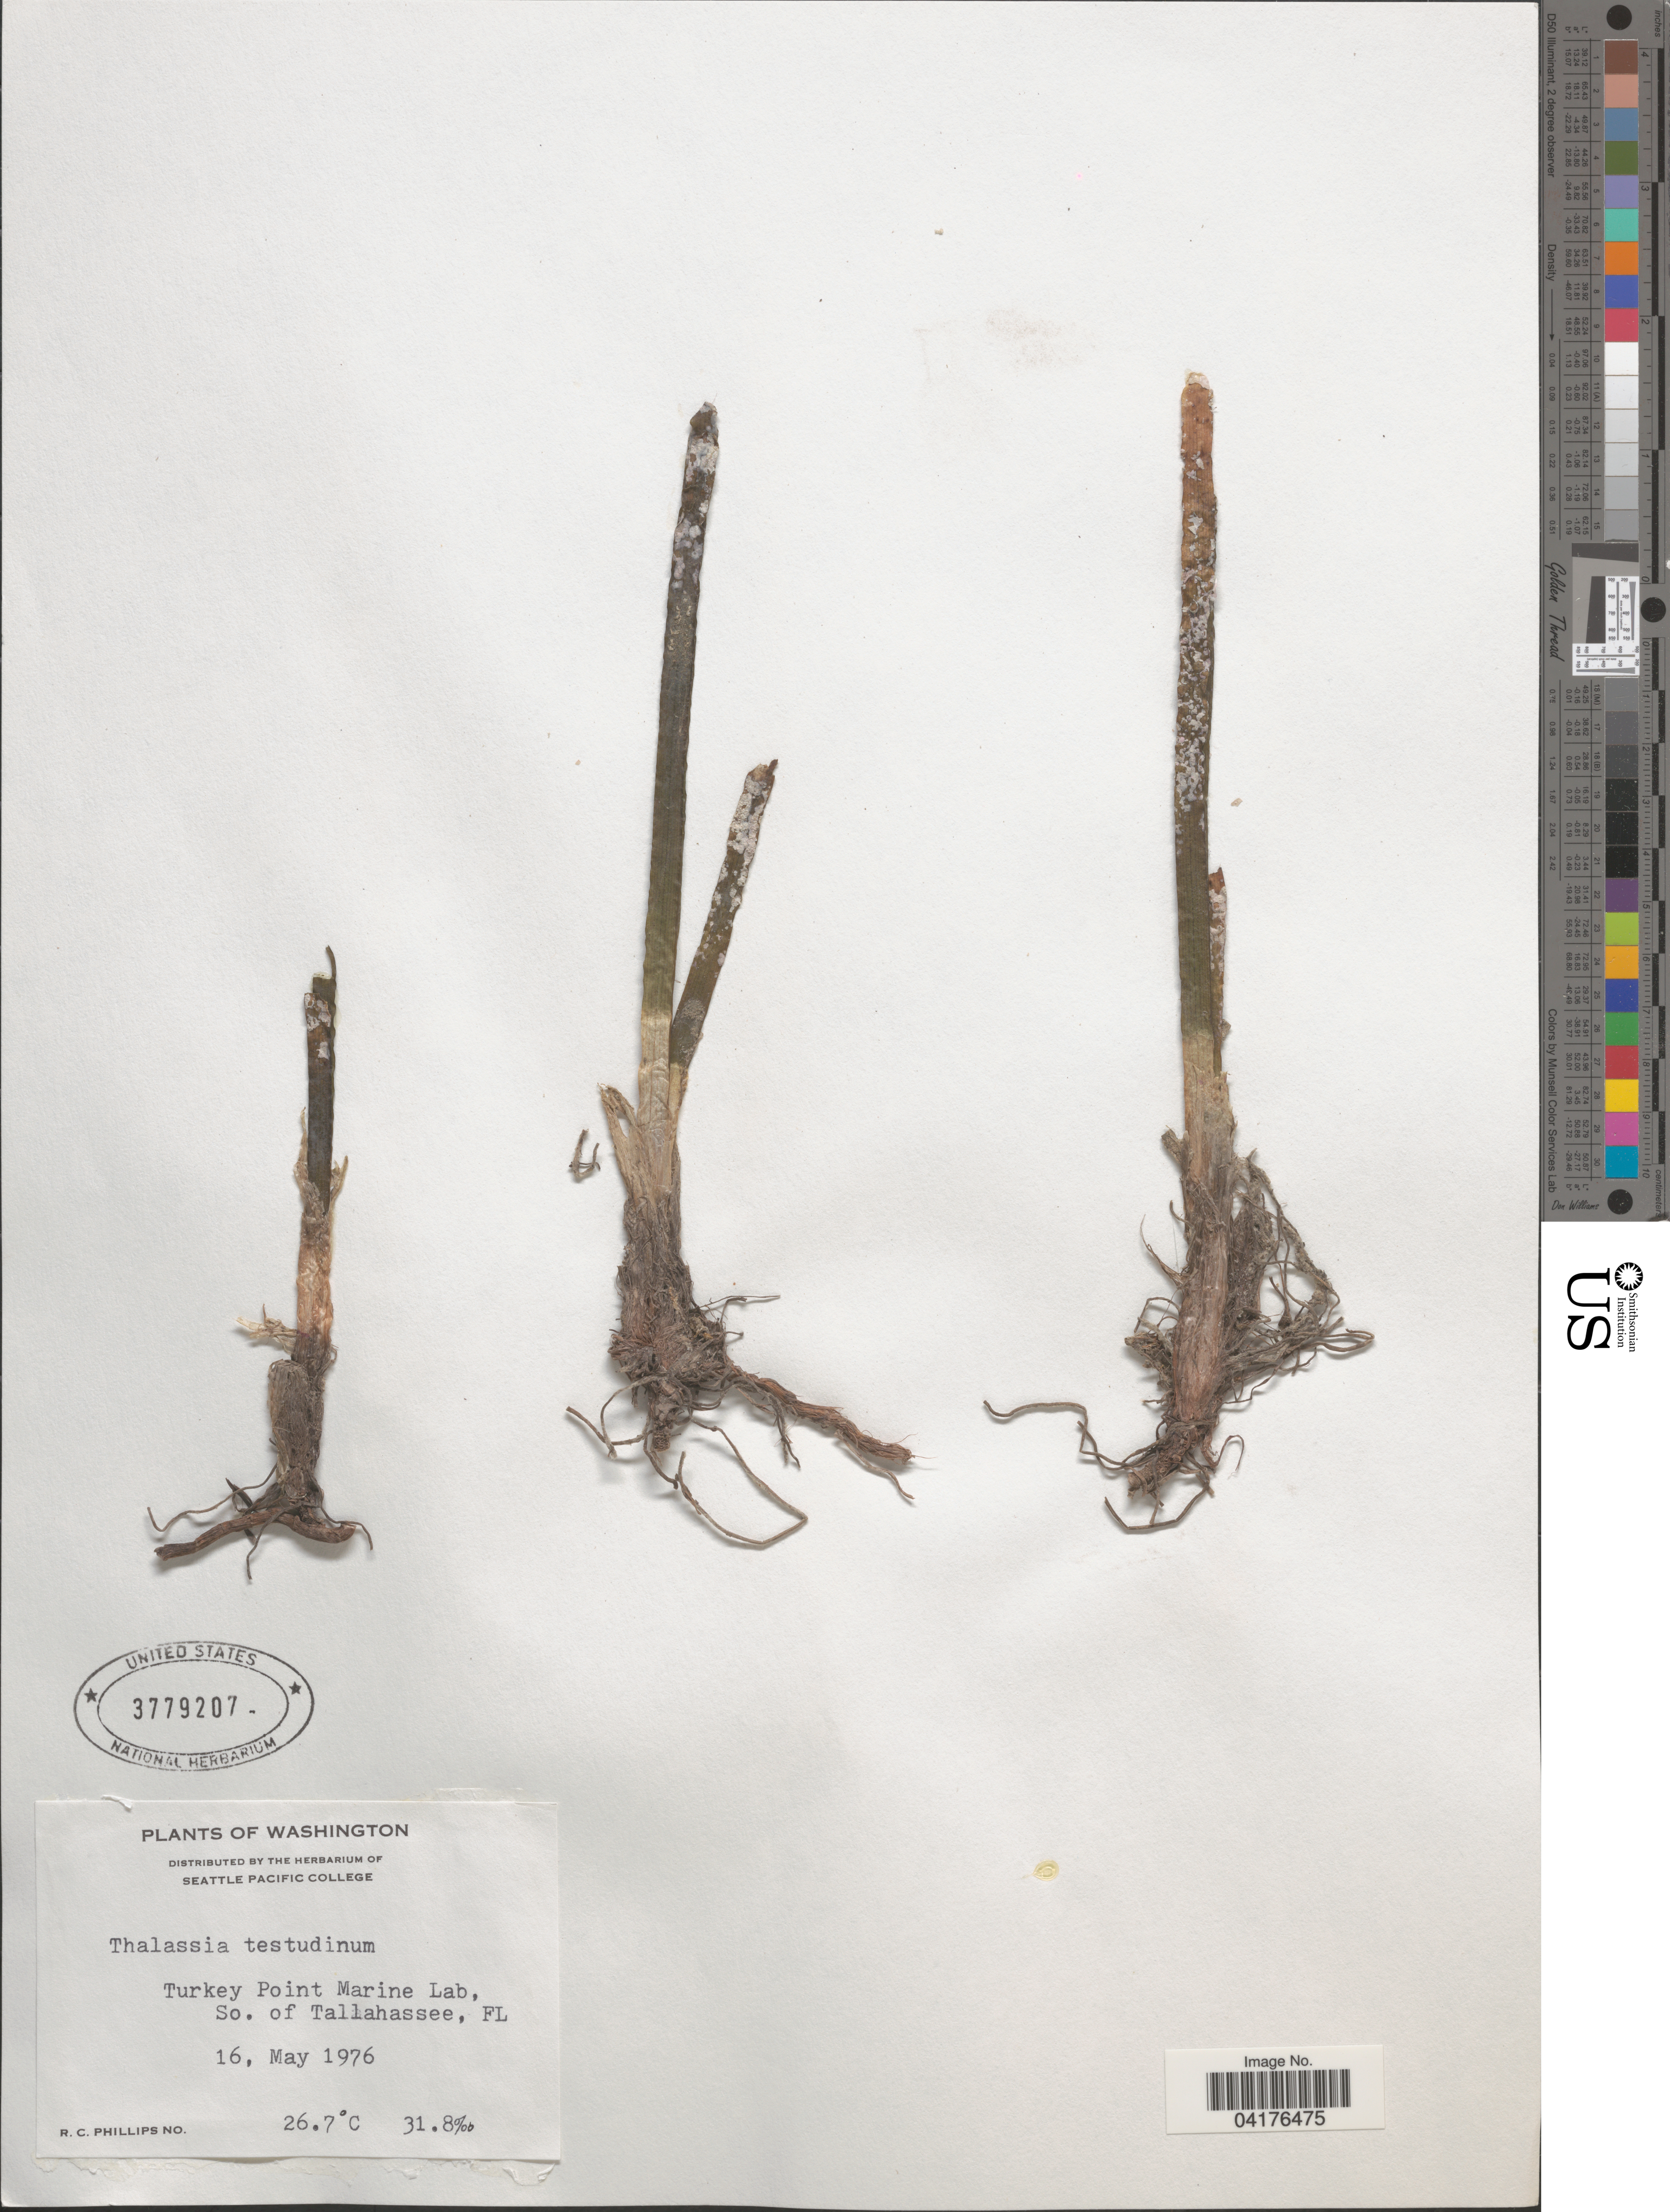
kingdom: Plantae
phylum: Tracheophyta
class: Liliopsida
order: Alismatales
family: Hydrocharitaceae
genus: Thalassia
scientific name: Thalassia testudinum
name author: Banks & Sol. ex K.D. Koenig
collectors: R. C. Phillips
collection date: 1976-05-16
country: United States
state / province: Florida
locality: Turkey Point Marine Lab, So. of Tallahassee, FL.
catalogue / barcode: US 3779207